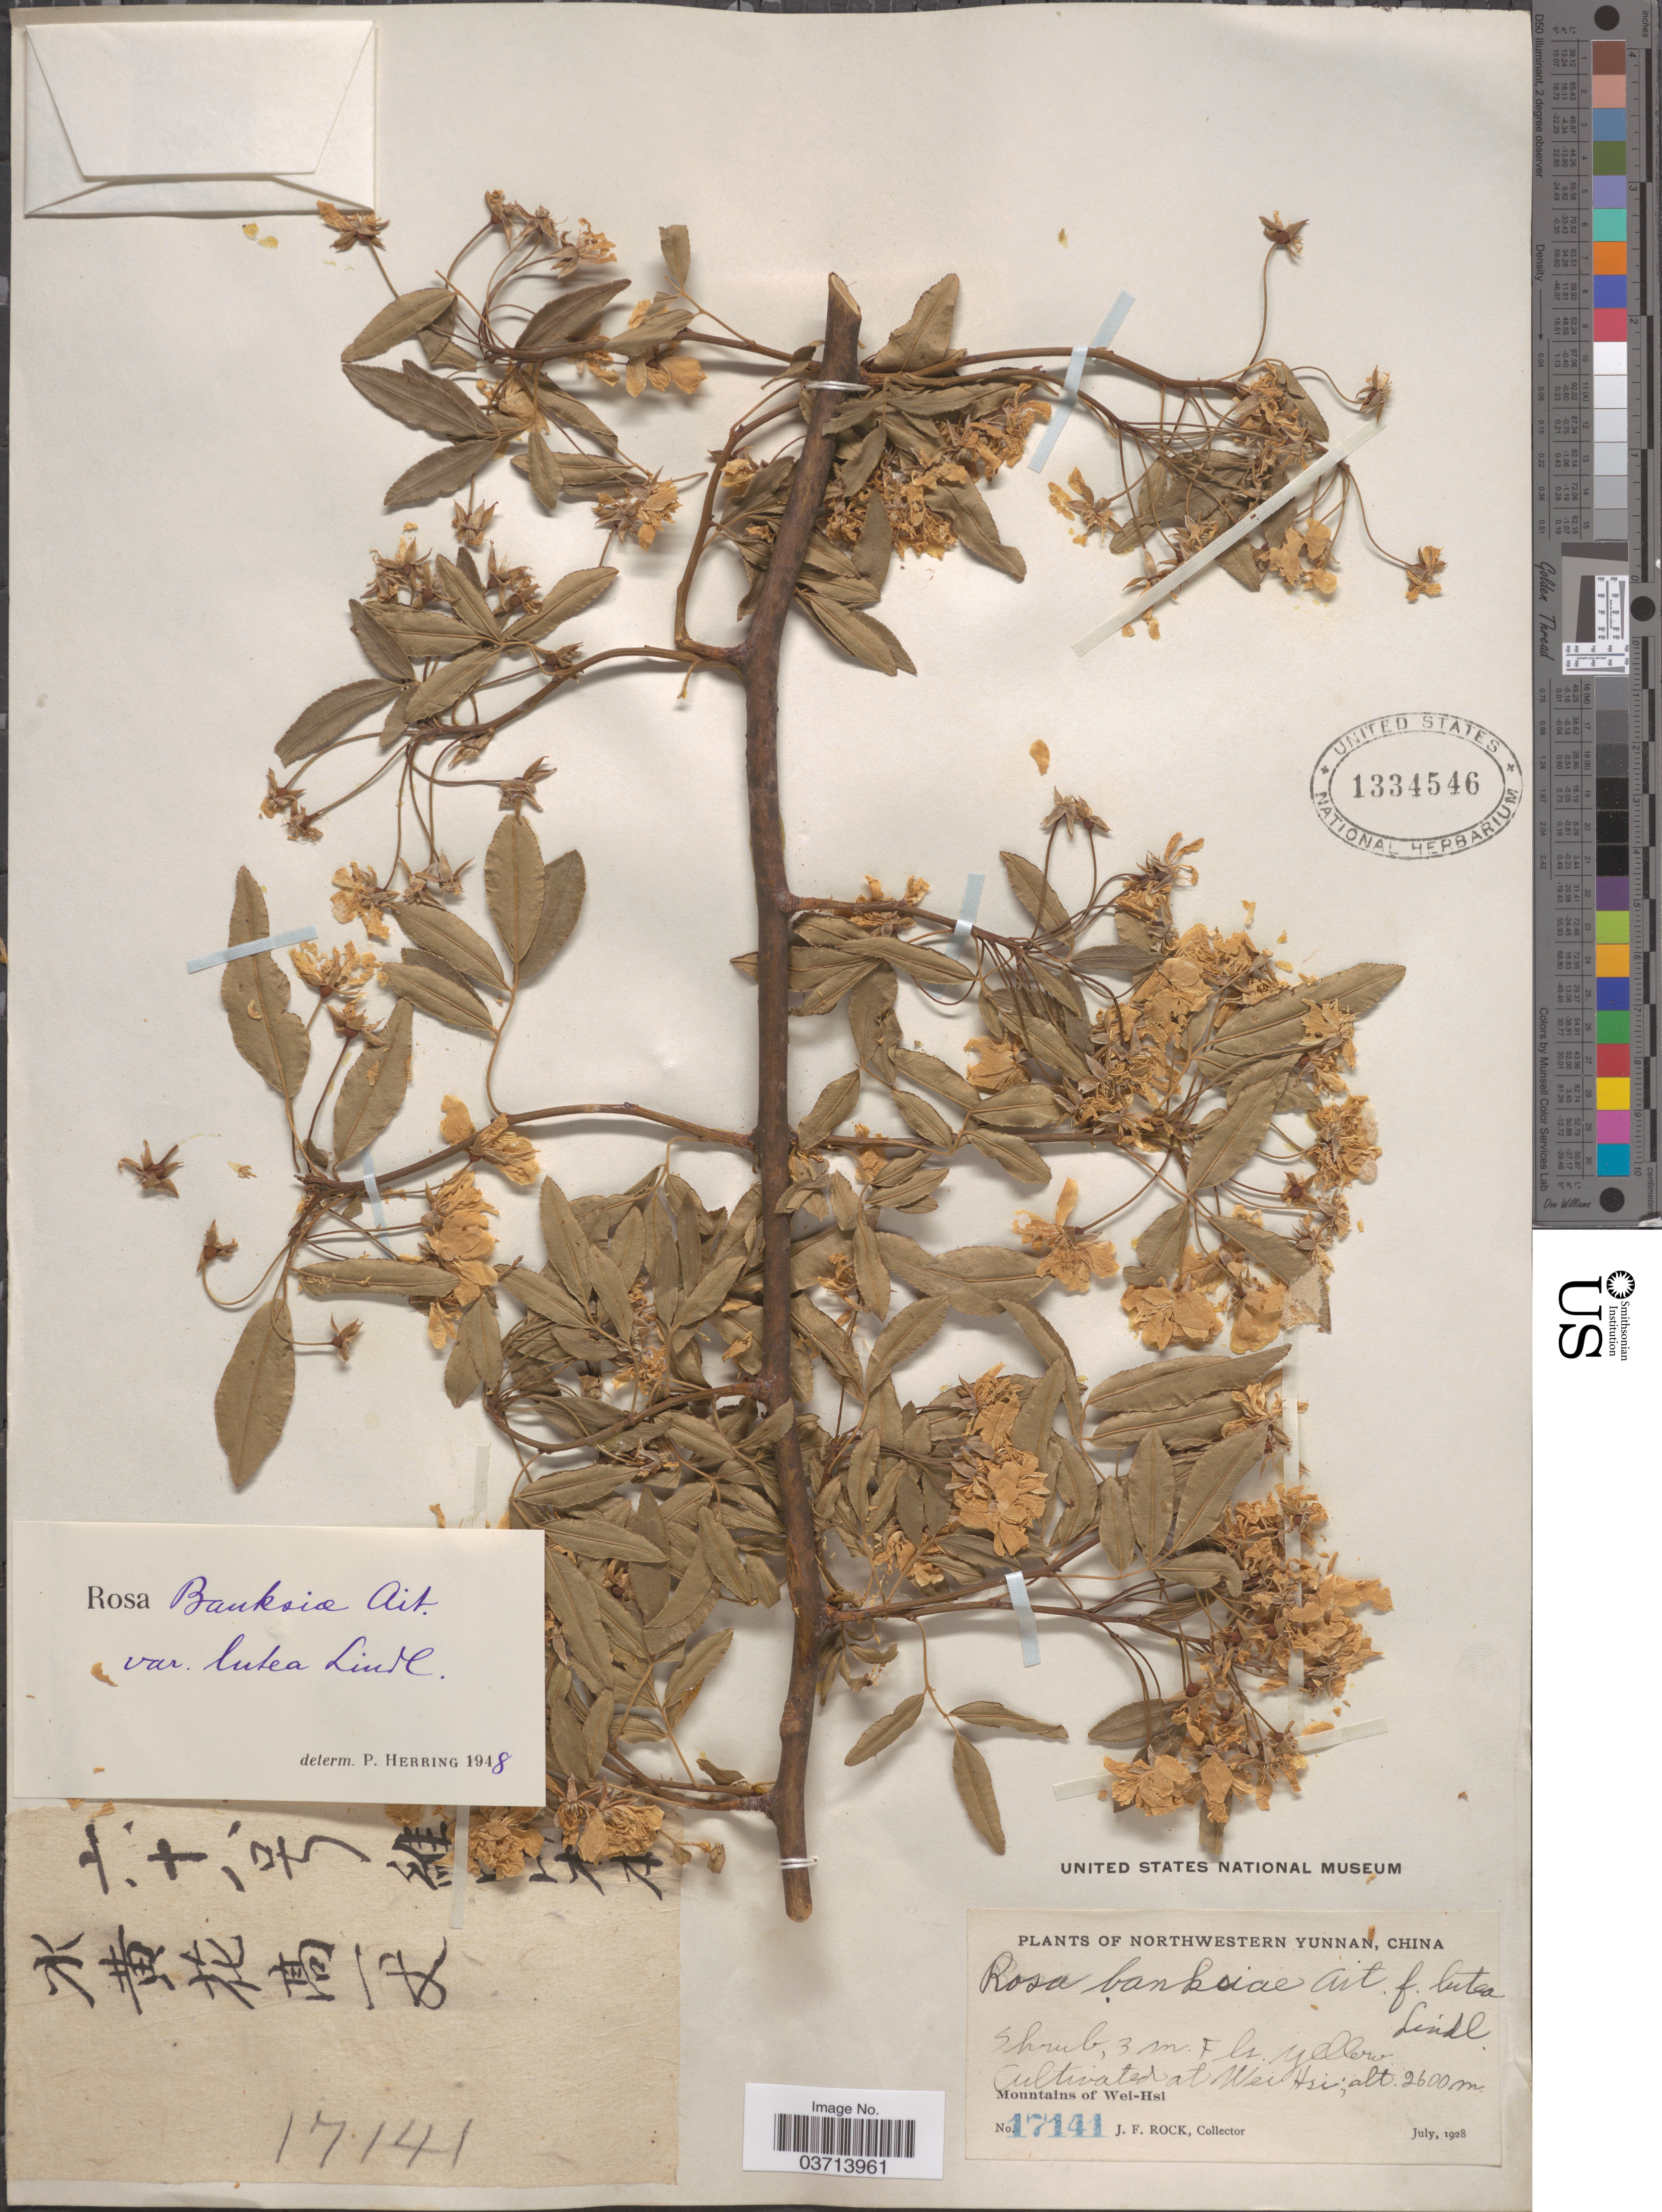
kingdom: Plantae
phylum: Tracheophyta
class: Magnoliopsida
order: Rosales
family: Rosaceae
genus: Rosa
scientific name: Rosa banksiae var. lutea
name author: Lindl.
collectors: J. Rock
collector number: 17141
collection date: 1928-07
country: China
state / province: Yunnan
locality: Northwestern Yunnan. At Wei [interpreted] Hsi. Mountains of Wei-Hsi.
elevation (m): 2600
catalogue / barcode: US 1334546